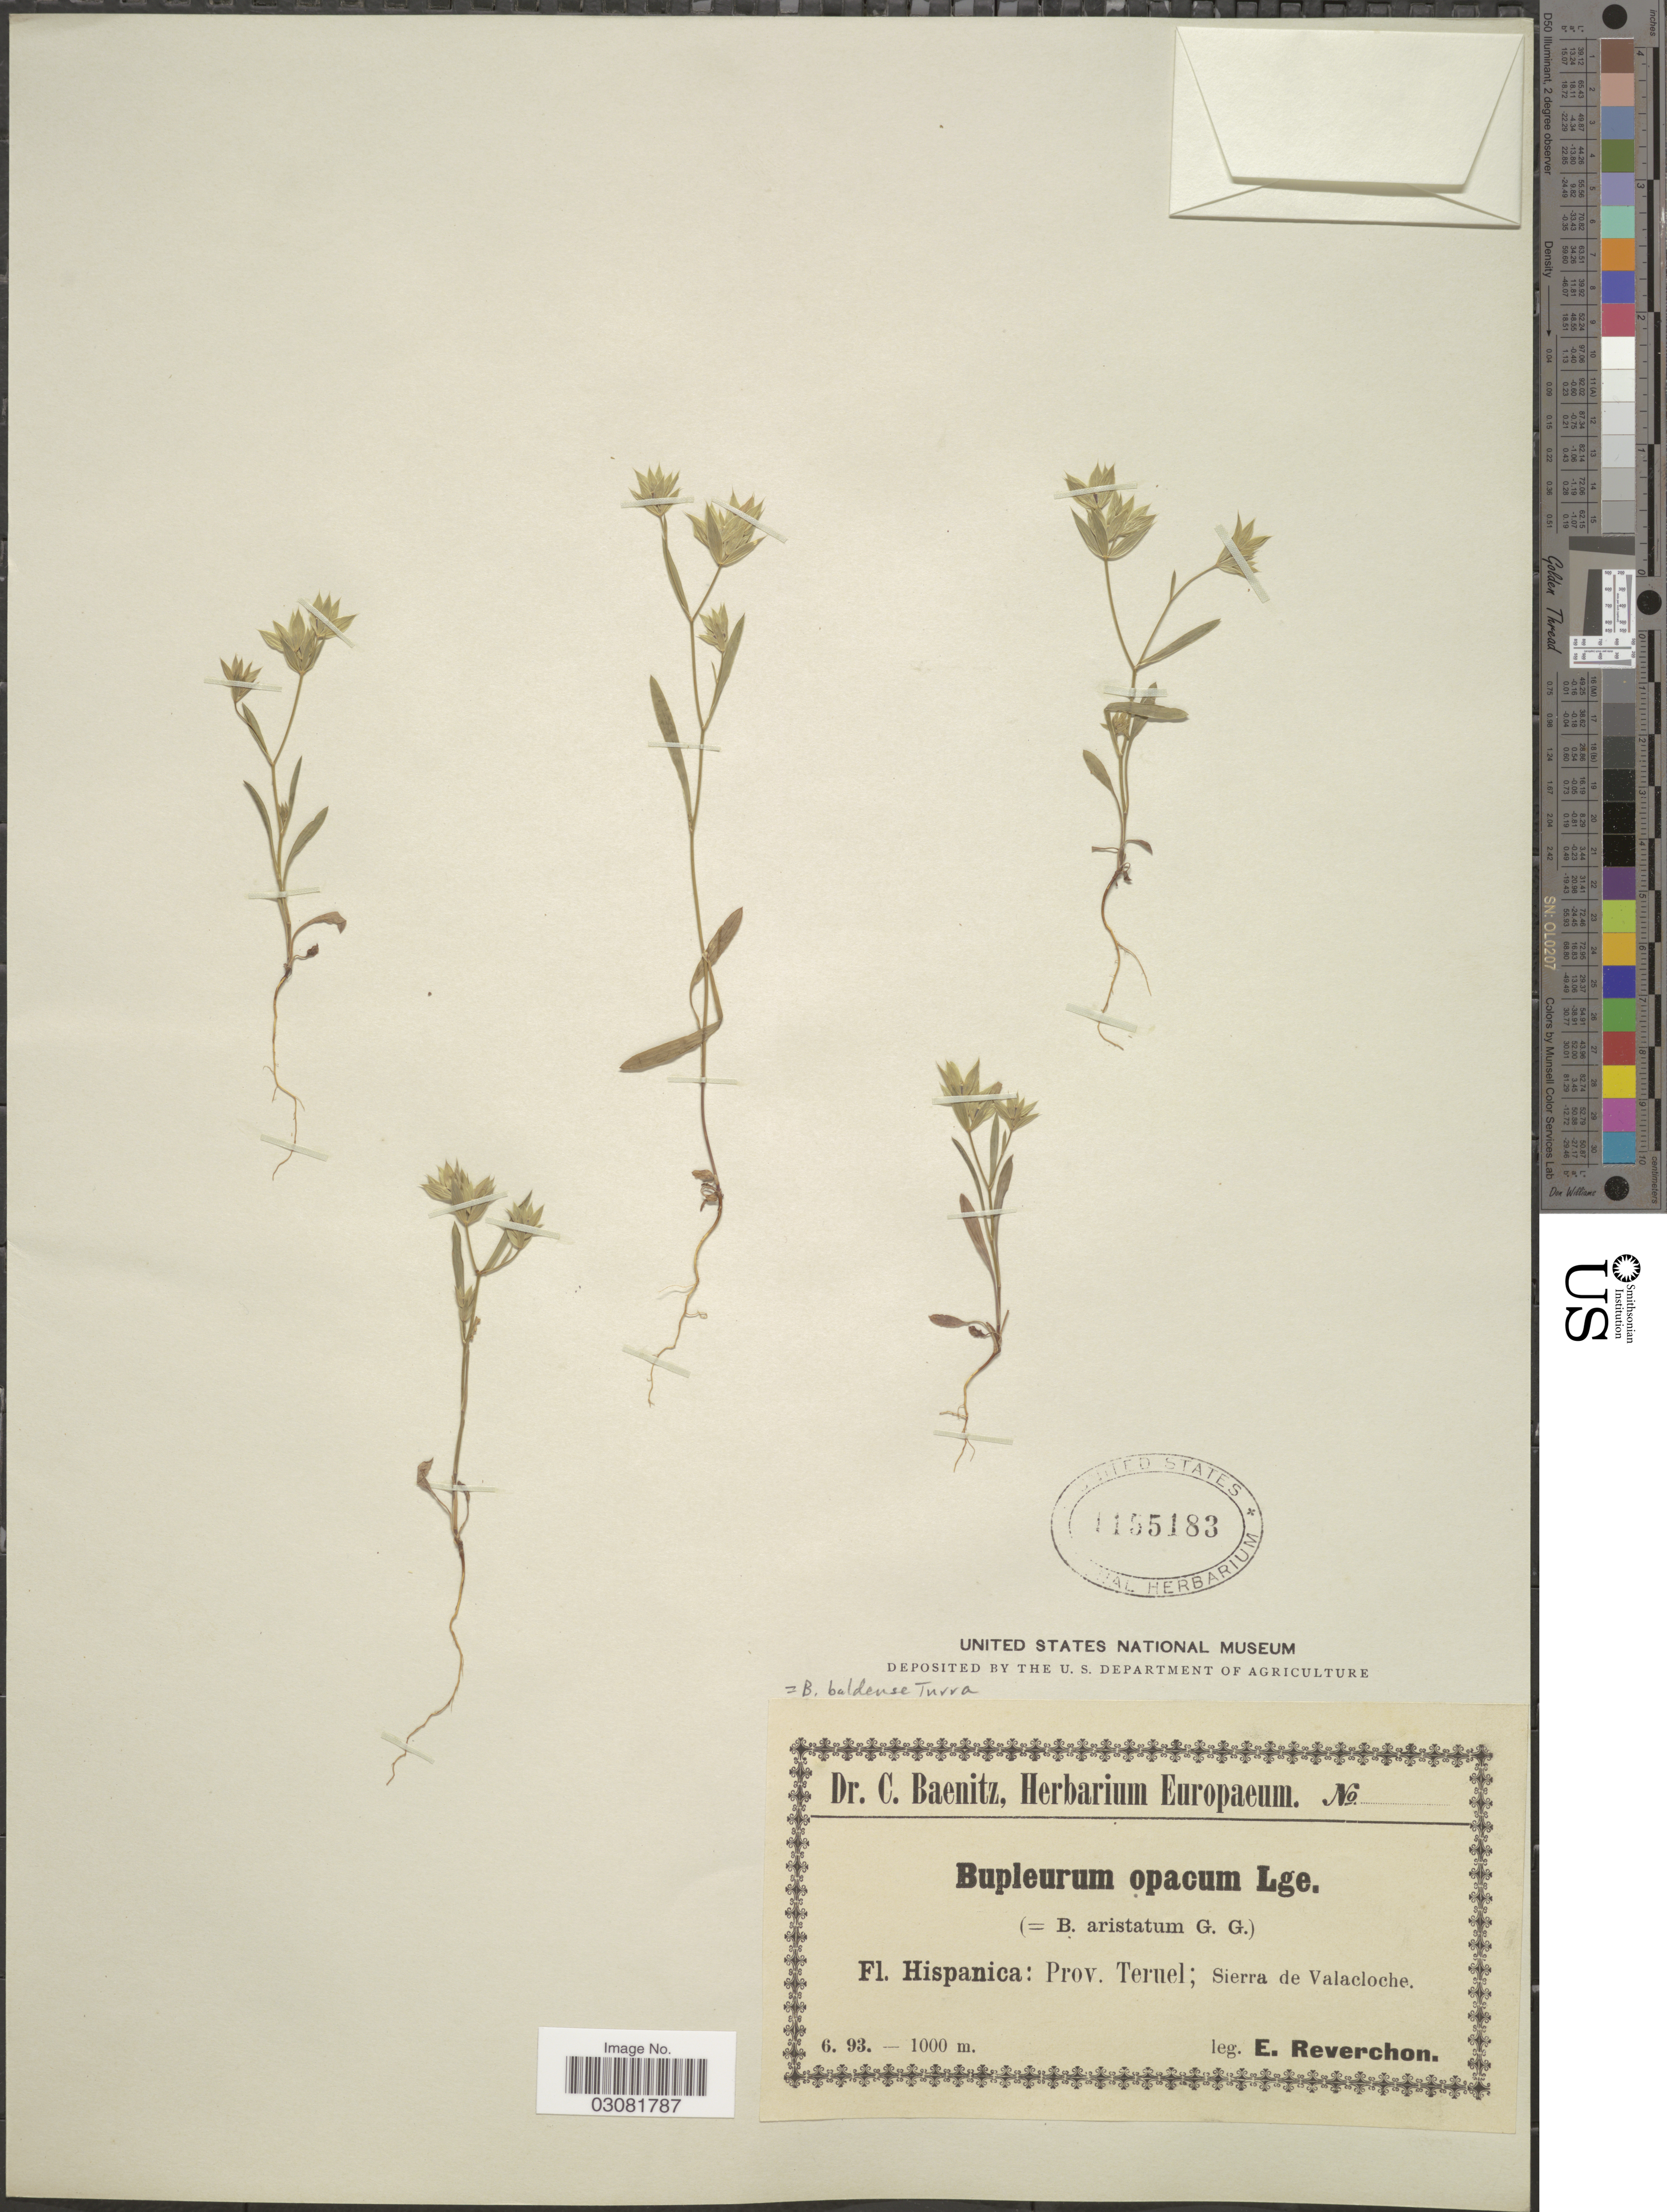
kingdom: Plantae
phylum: Tracheophyta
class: Magnoliopsida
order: Apiales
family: Apiaceae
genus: Bupleurum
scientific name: Bupleurum baldense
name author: Turra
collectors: E. Reverchon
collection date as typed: Transcribed d/m/y: /6/93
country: Spain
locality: Hispanica: Prov. Teruel; Sierra de Valacloche.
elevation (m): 1000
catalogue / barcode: US 1155183